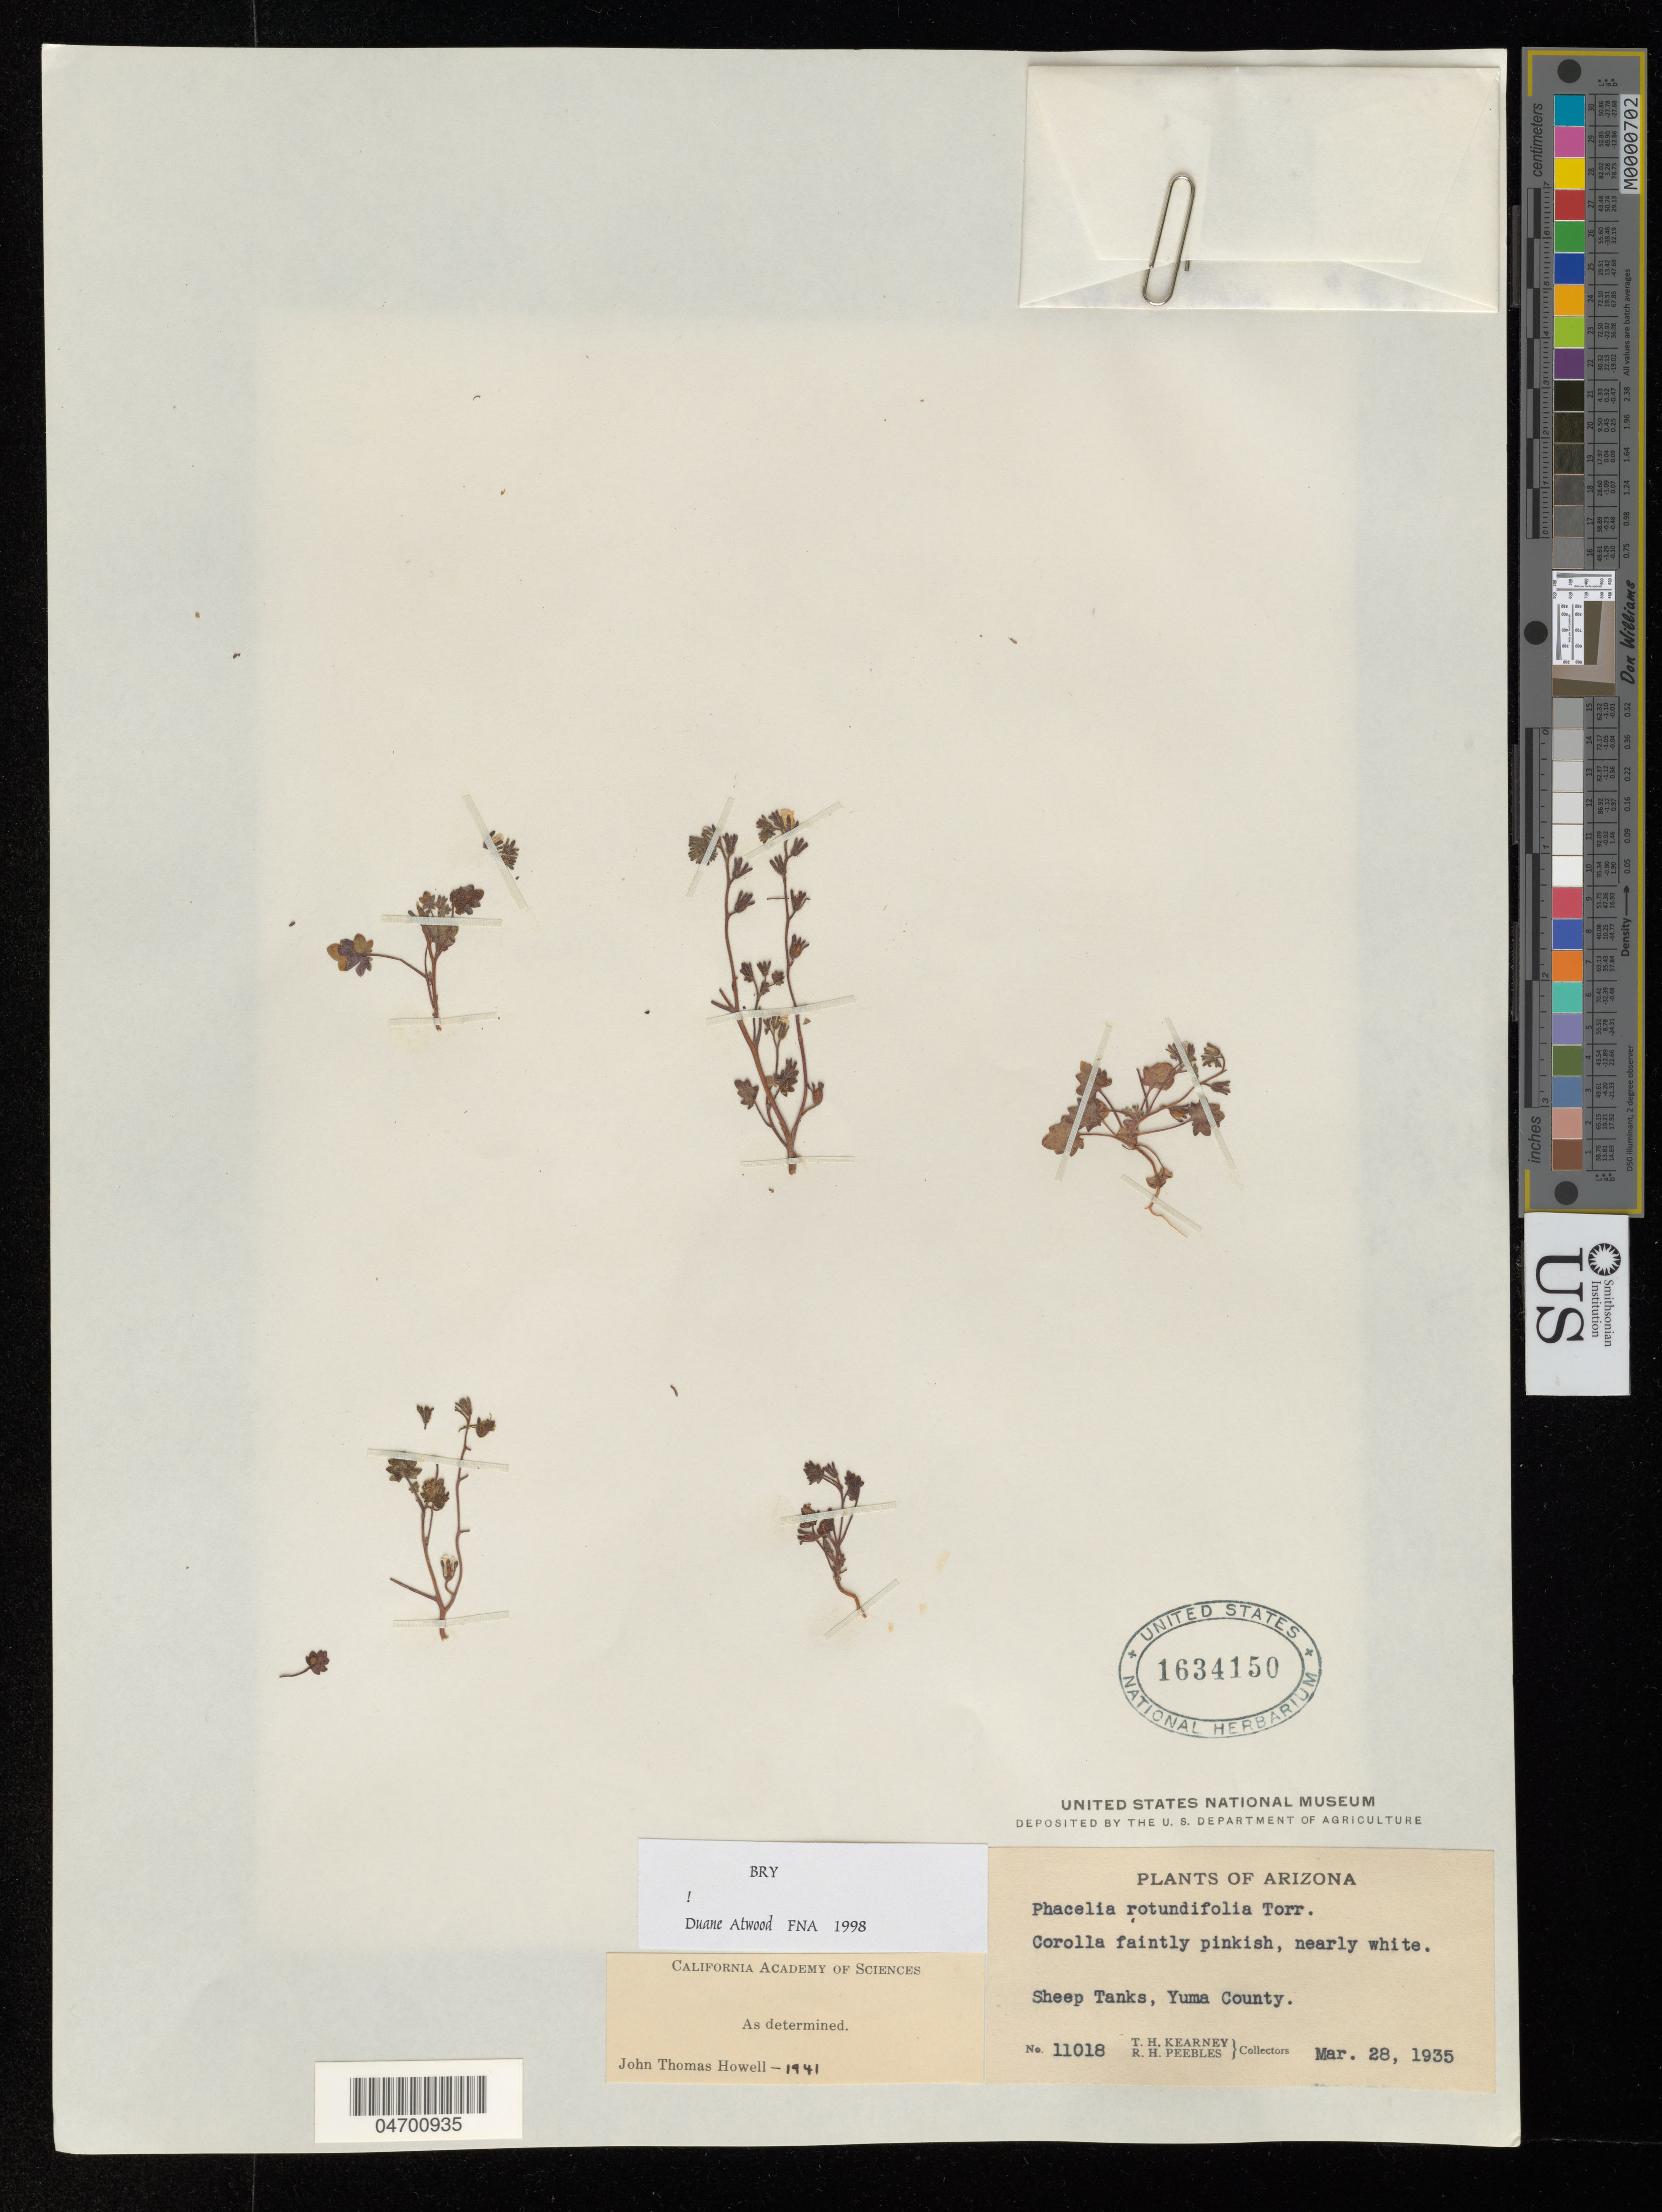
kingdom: Plantae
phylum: Tracheophyta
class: Magnoliopsida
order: Boraginales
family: Hydrophyllaceae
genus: Phacelia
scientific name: Phacelia rotundifolia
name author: Torr. ex S. Watson in C. King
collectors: T. H. Kearney & R. H. Peebles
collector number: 11018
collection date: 1935-03-28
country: United States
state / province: Arizona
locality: Sheep Tanks, Yuma County.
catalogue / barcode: US 1634150